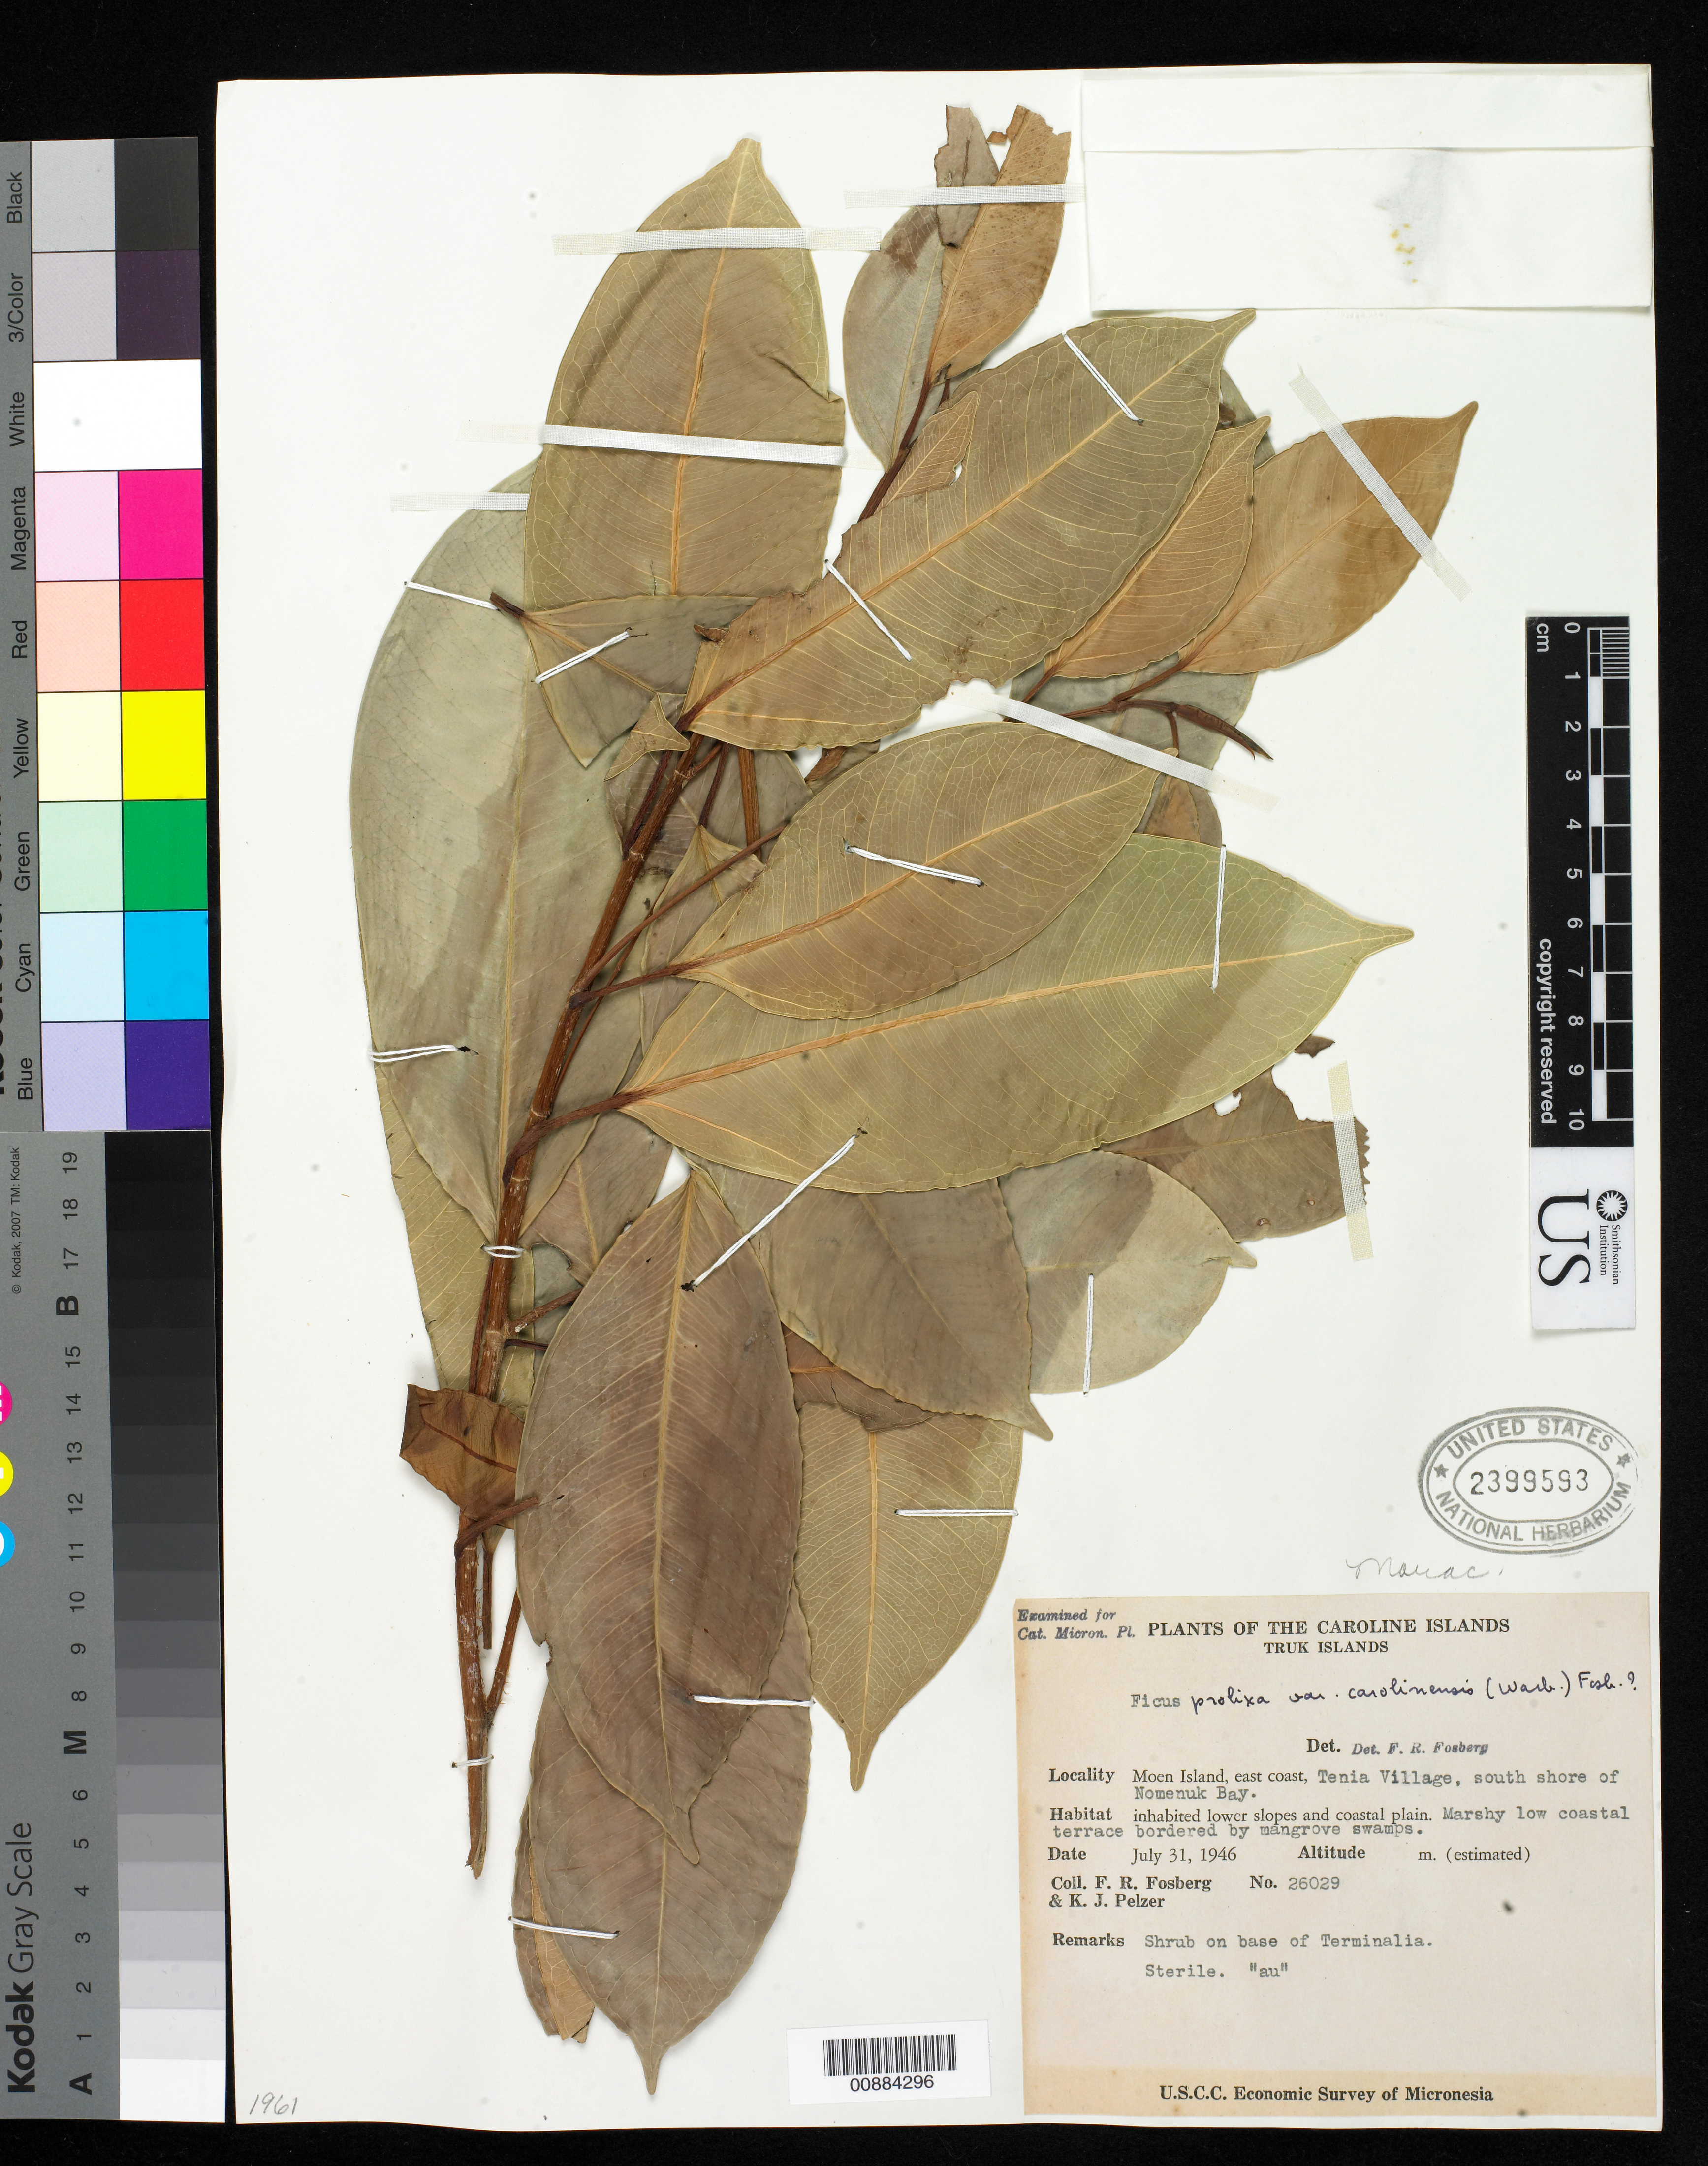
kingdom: Plantae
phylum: Tracheophyta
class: Magnoliopsida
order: Rosales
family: Moraceae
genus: Ficus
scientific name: Ficus prolixa var. carolinensis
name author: (Warb.) Fosberg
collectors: F. R. Fosberg & K. J. Pelzer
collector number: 26029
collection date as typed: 31 Jul 1946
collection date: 1946-07-31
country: Micronesia, Federated States of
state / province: Truk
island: Moen [Wono]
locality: East coast, Tenia Village, south shore of Nomenuk Bay.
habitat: Inhabited lower slopes and coastal plain. Marshy low coastal terrace bordered by mangrove swamps.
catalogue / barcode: US 2399593